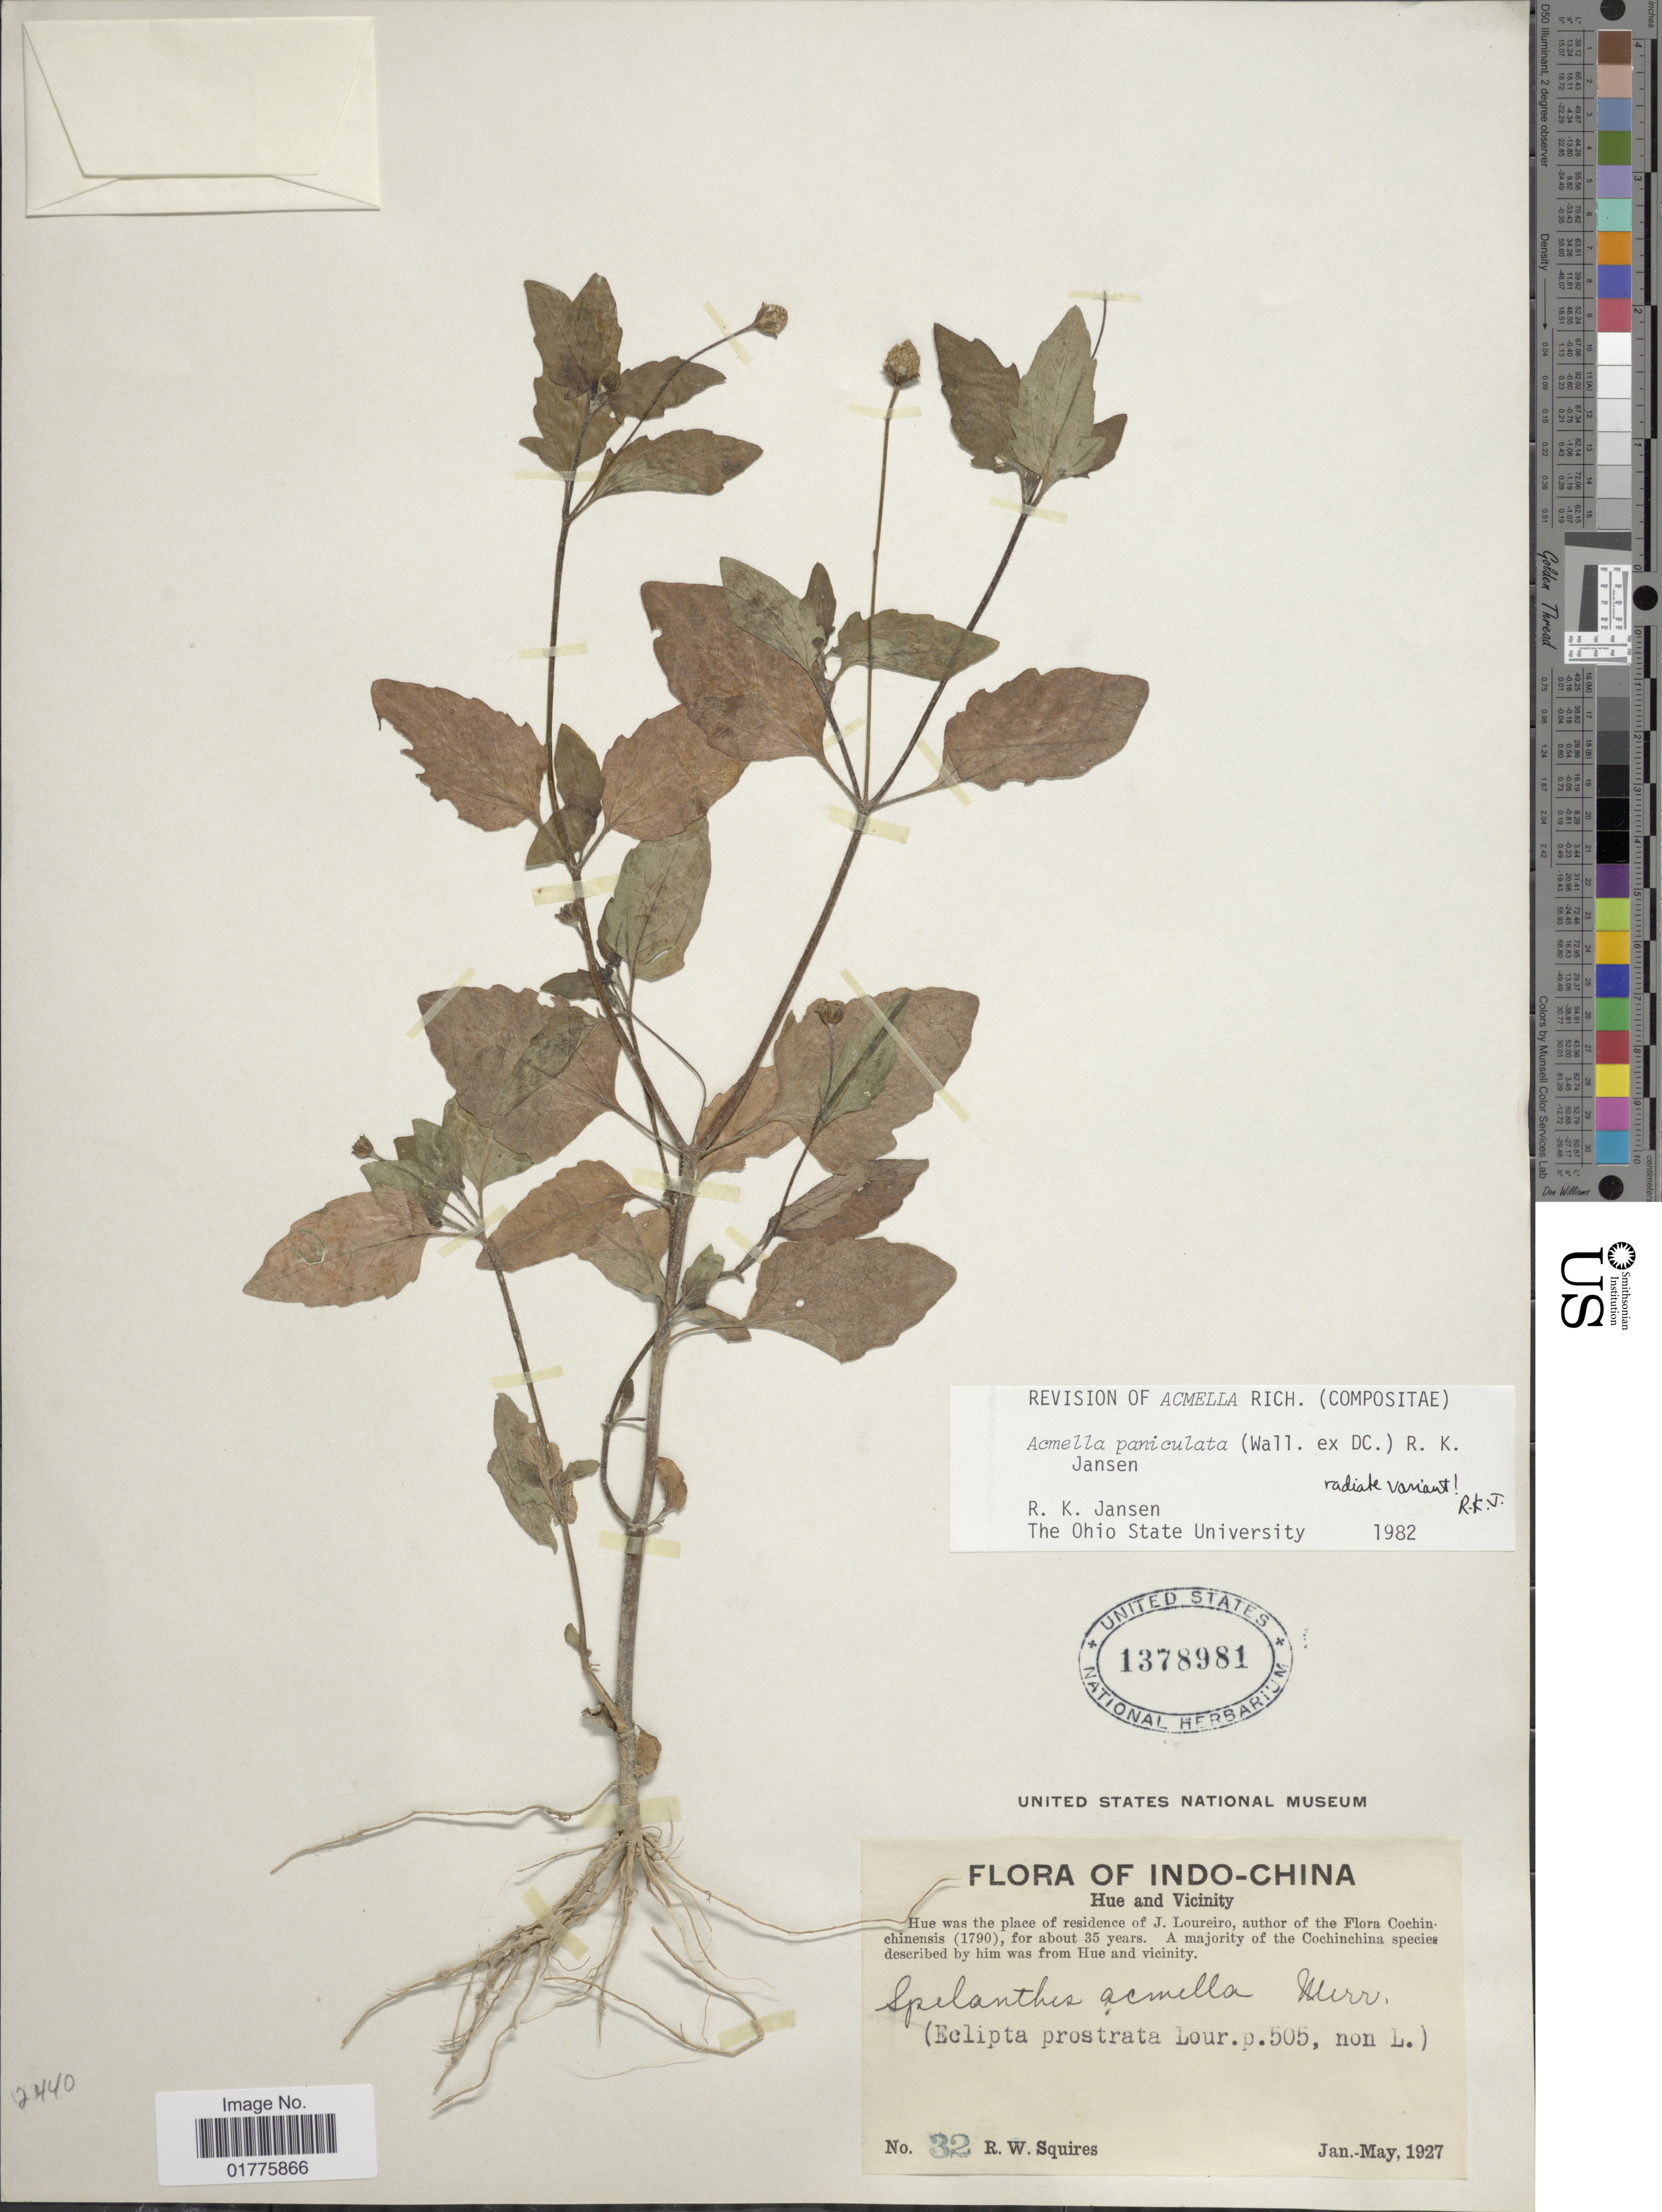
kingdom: Plantae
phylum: Tracheophyta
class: Magnoliopsida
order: Asterales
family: Asteraceae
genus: Acmella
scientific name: Acmella paniculata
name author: (Wall. ex DC.) R.K. Jansen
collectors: R. Squires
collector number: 32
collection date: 1927-01/1927-05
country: Vietnam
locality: Indo-China, Hue and vicinity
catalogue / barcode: US 1378981